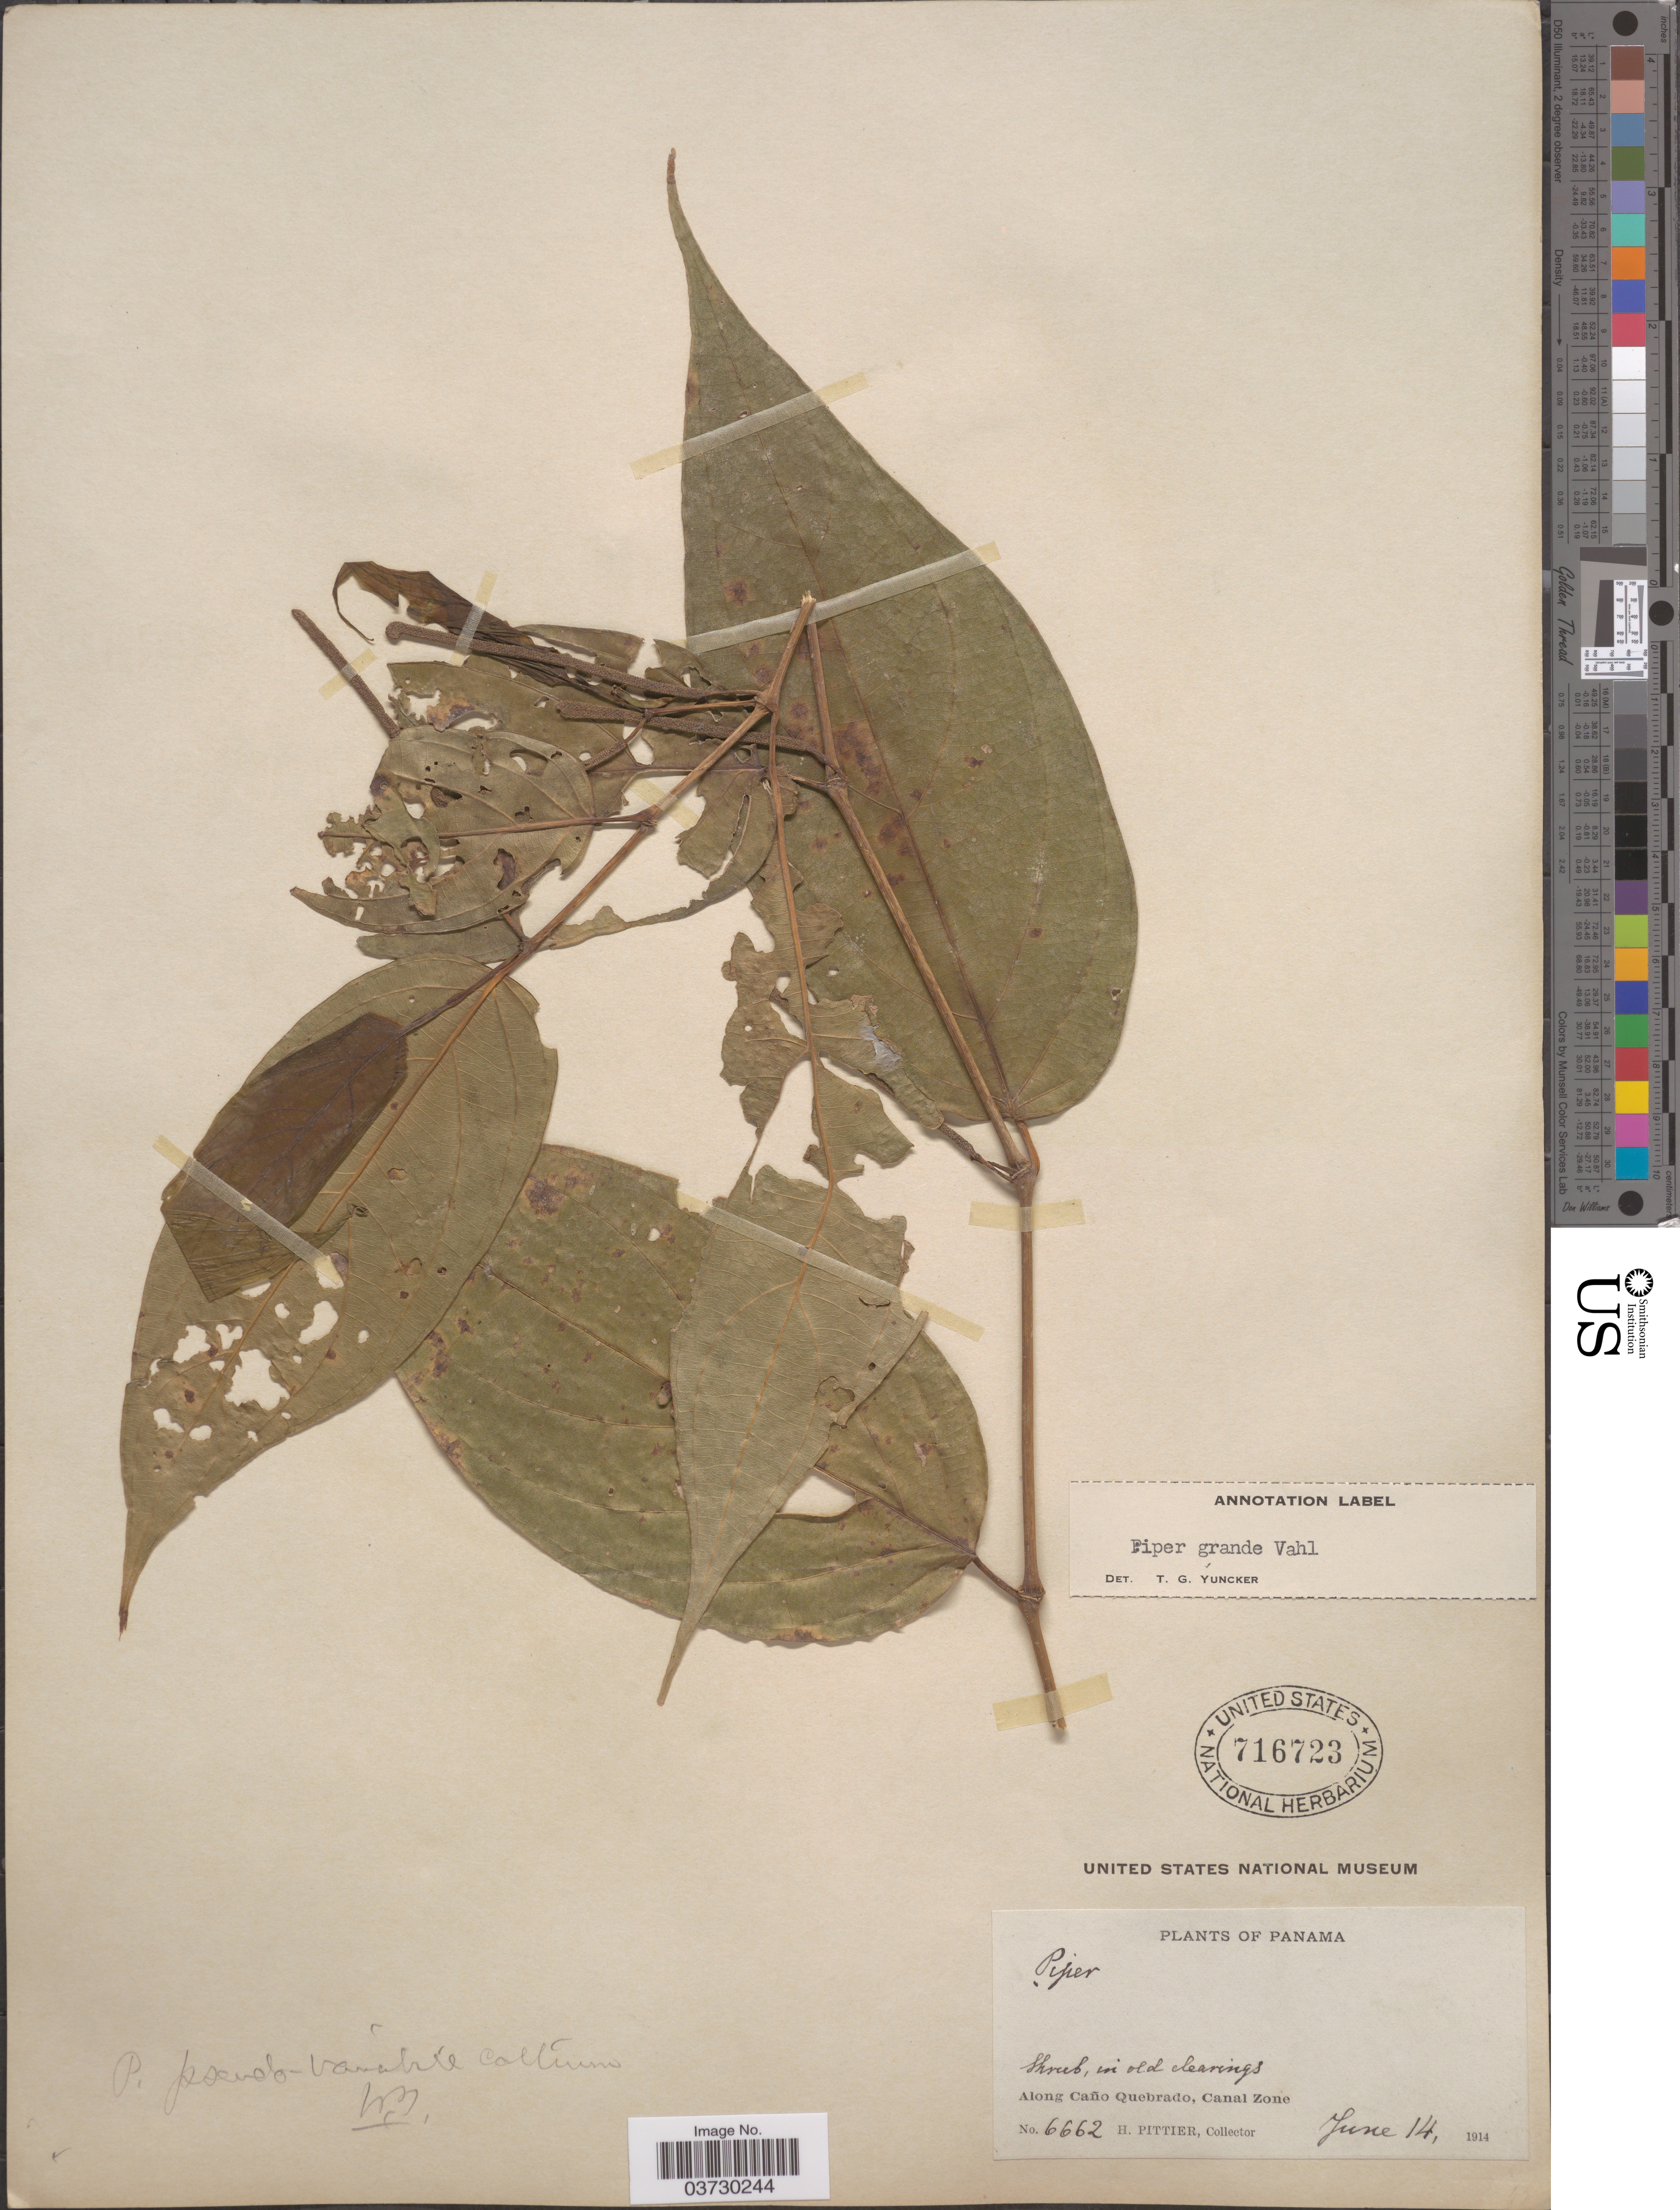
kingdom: Plantae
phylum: Tracheophyta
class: Magnoliopsida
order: Piperales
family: Piperaceae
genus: Piper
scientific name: Piper grande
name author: Vahl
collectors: H. F. Pittier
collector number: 6662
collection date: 1914-06-14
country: Panama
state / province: Colón / Panamá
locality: Along Caño Quebrado, Canal Zone.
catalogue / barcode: US 716723